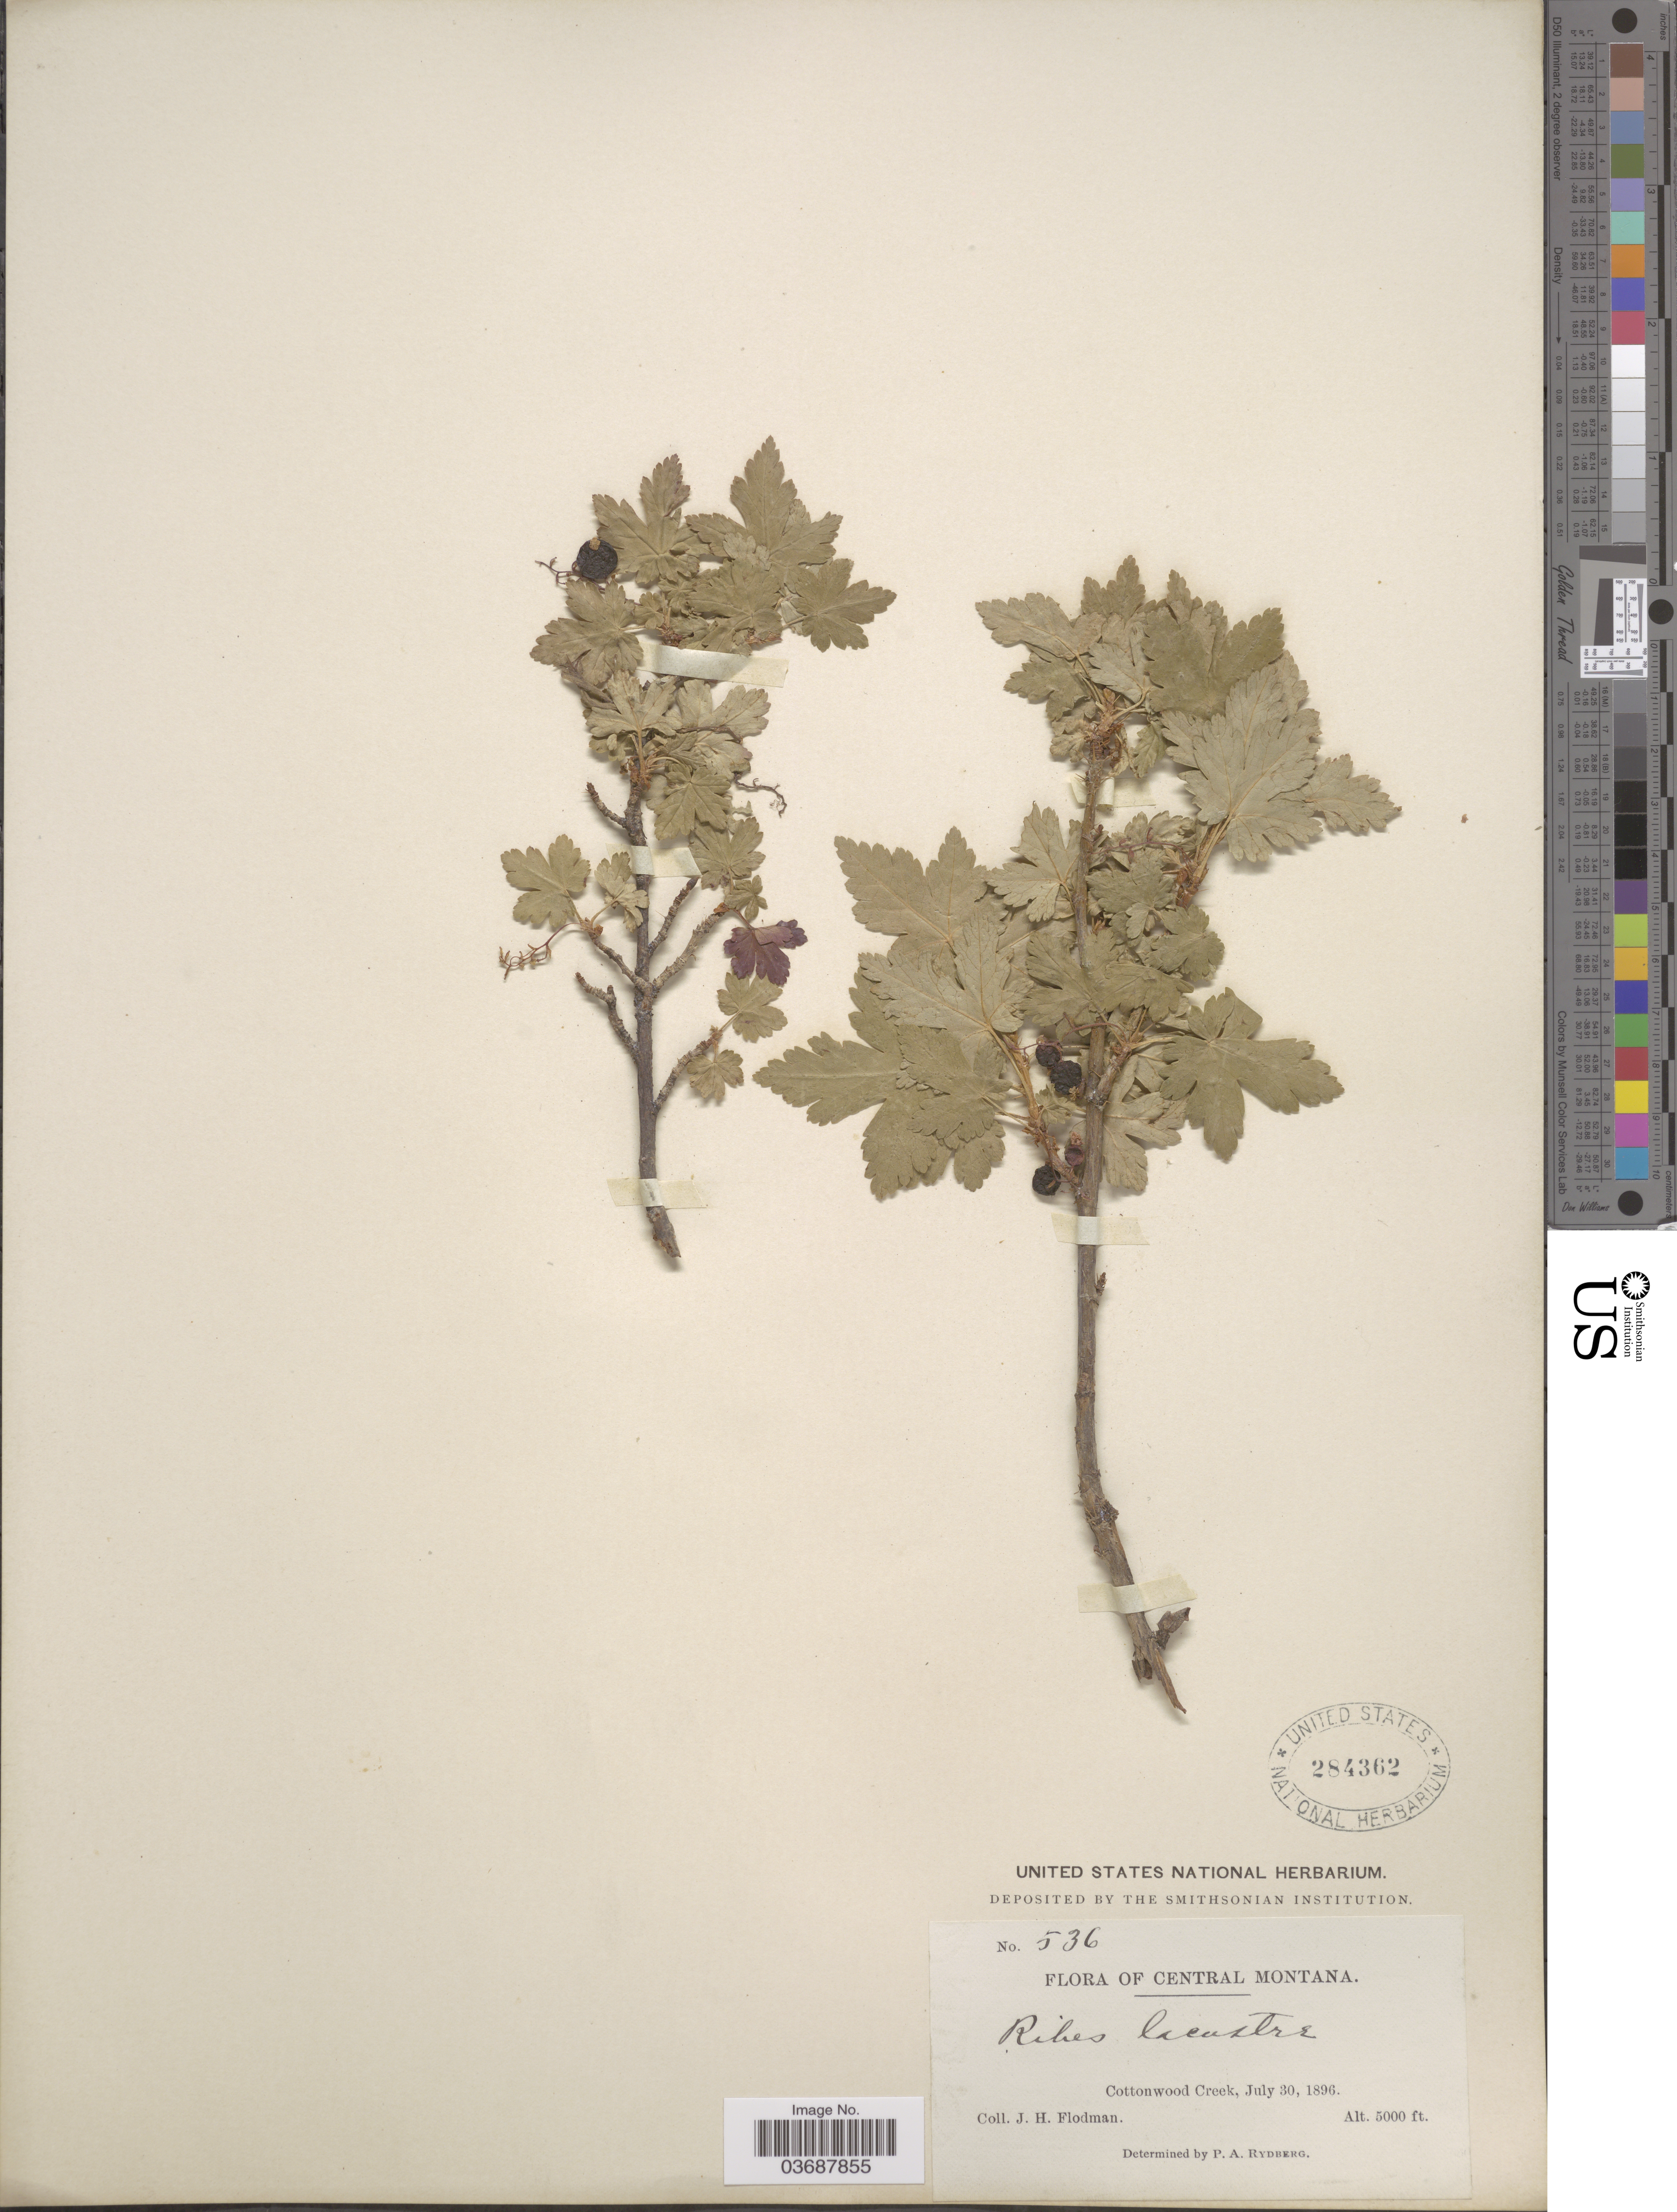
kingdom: Plantae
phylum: Tracheophyta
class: Magnoliopsida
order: Saxifragales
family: Grossulariaceae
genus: Ribes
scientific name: Ribes lacustre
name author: (Pers.) Poir.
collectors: J. Flodman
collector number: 536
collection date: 1896-07-30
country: United States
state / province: Montana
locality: Central Montana. Cottonwood Creek.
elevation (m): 1524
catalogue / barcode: US 284362